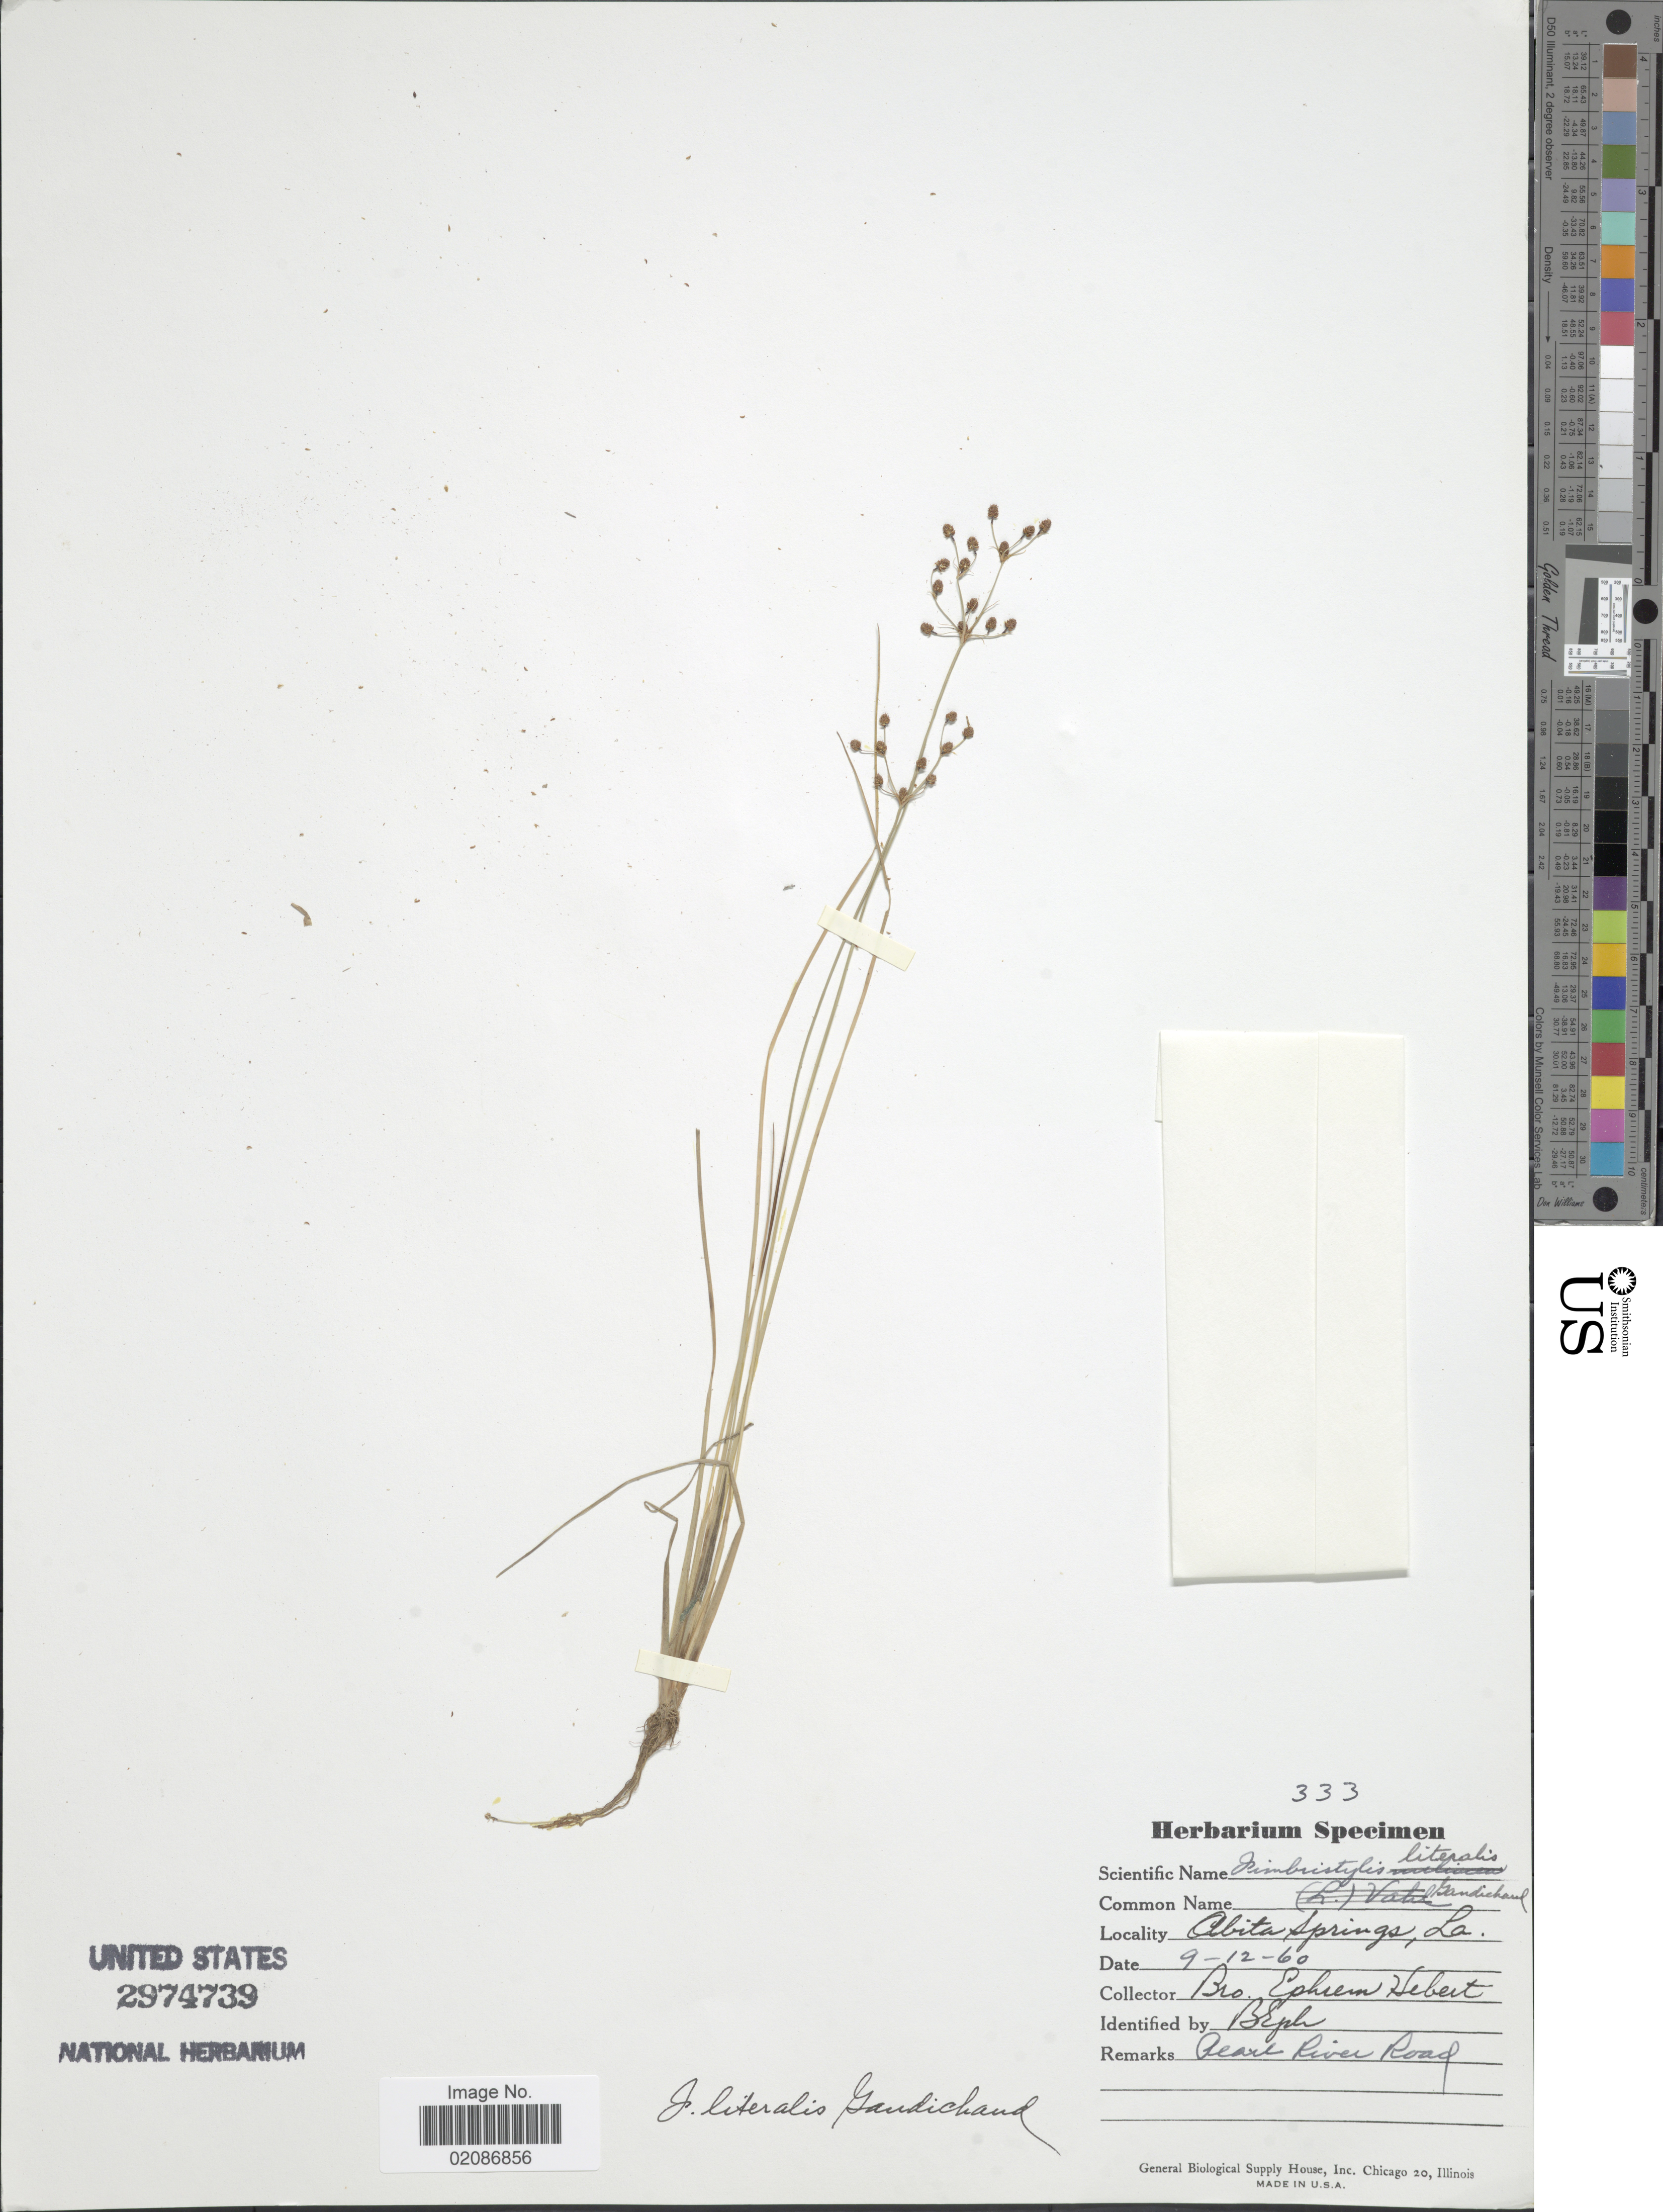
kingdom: Plantae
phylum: Tracheophyta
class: Liliopsida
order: Poales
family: Cyperaceae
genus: Fimbristylis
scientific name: Fimbristylis littoralis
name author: Gaudich.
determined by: Strong, M. T., (US), Smithsonian Institution - National Museum of Natural History (UNITED STATES)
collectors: E. Hebert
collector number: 333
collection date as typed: Transcribed d/m/y: 12/9/60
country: United States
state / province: Louisiana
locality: Abita Springs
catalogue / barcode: US 2974739